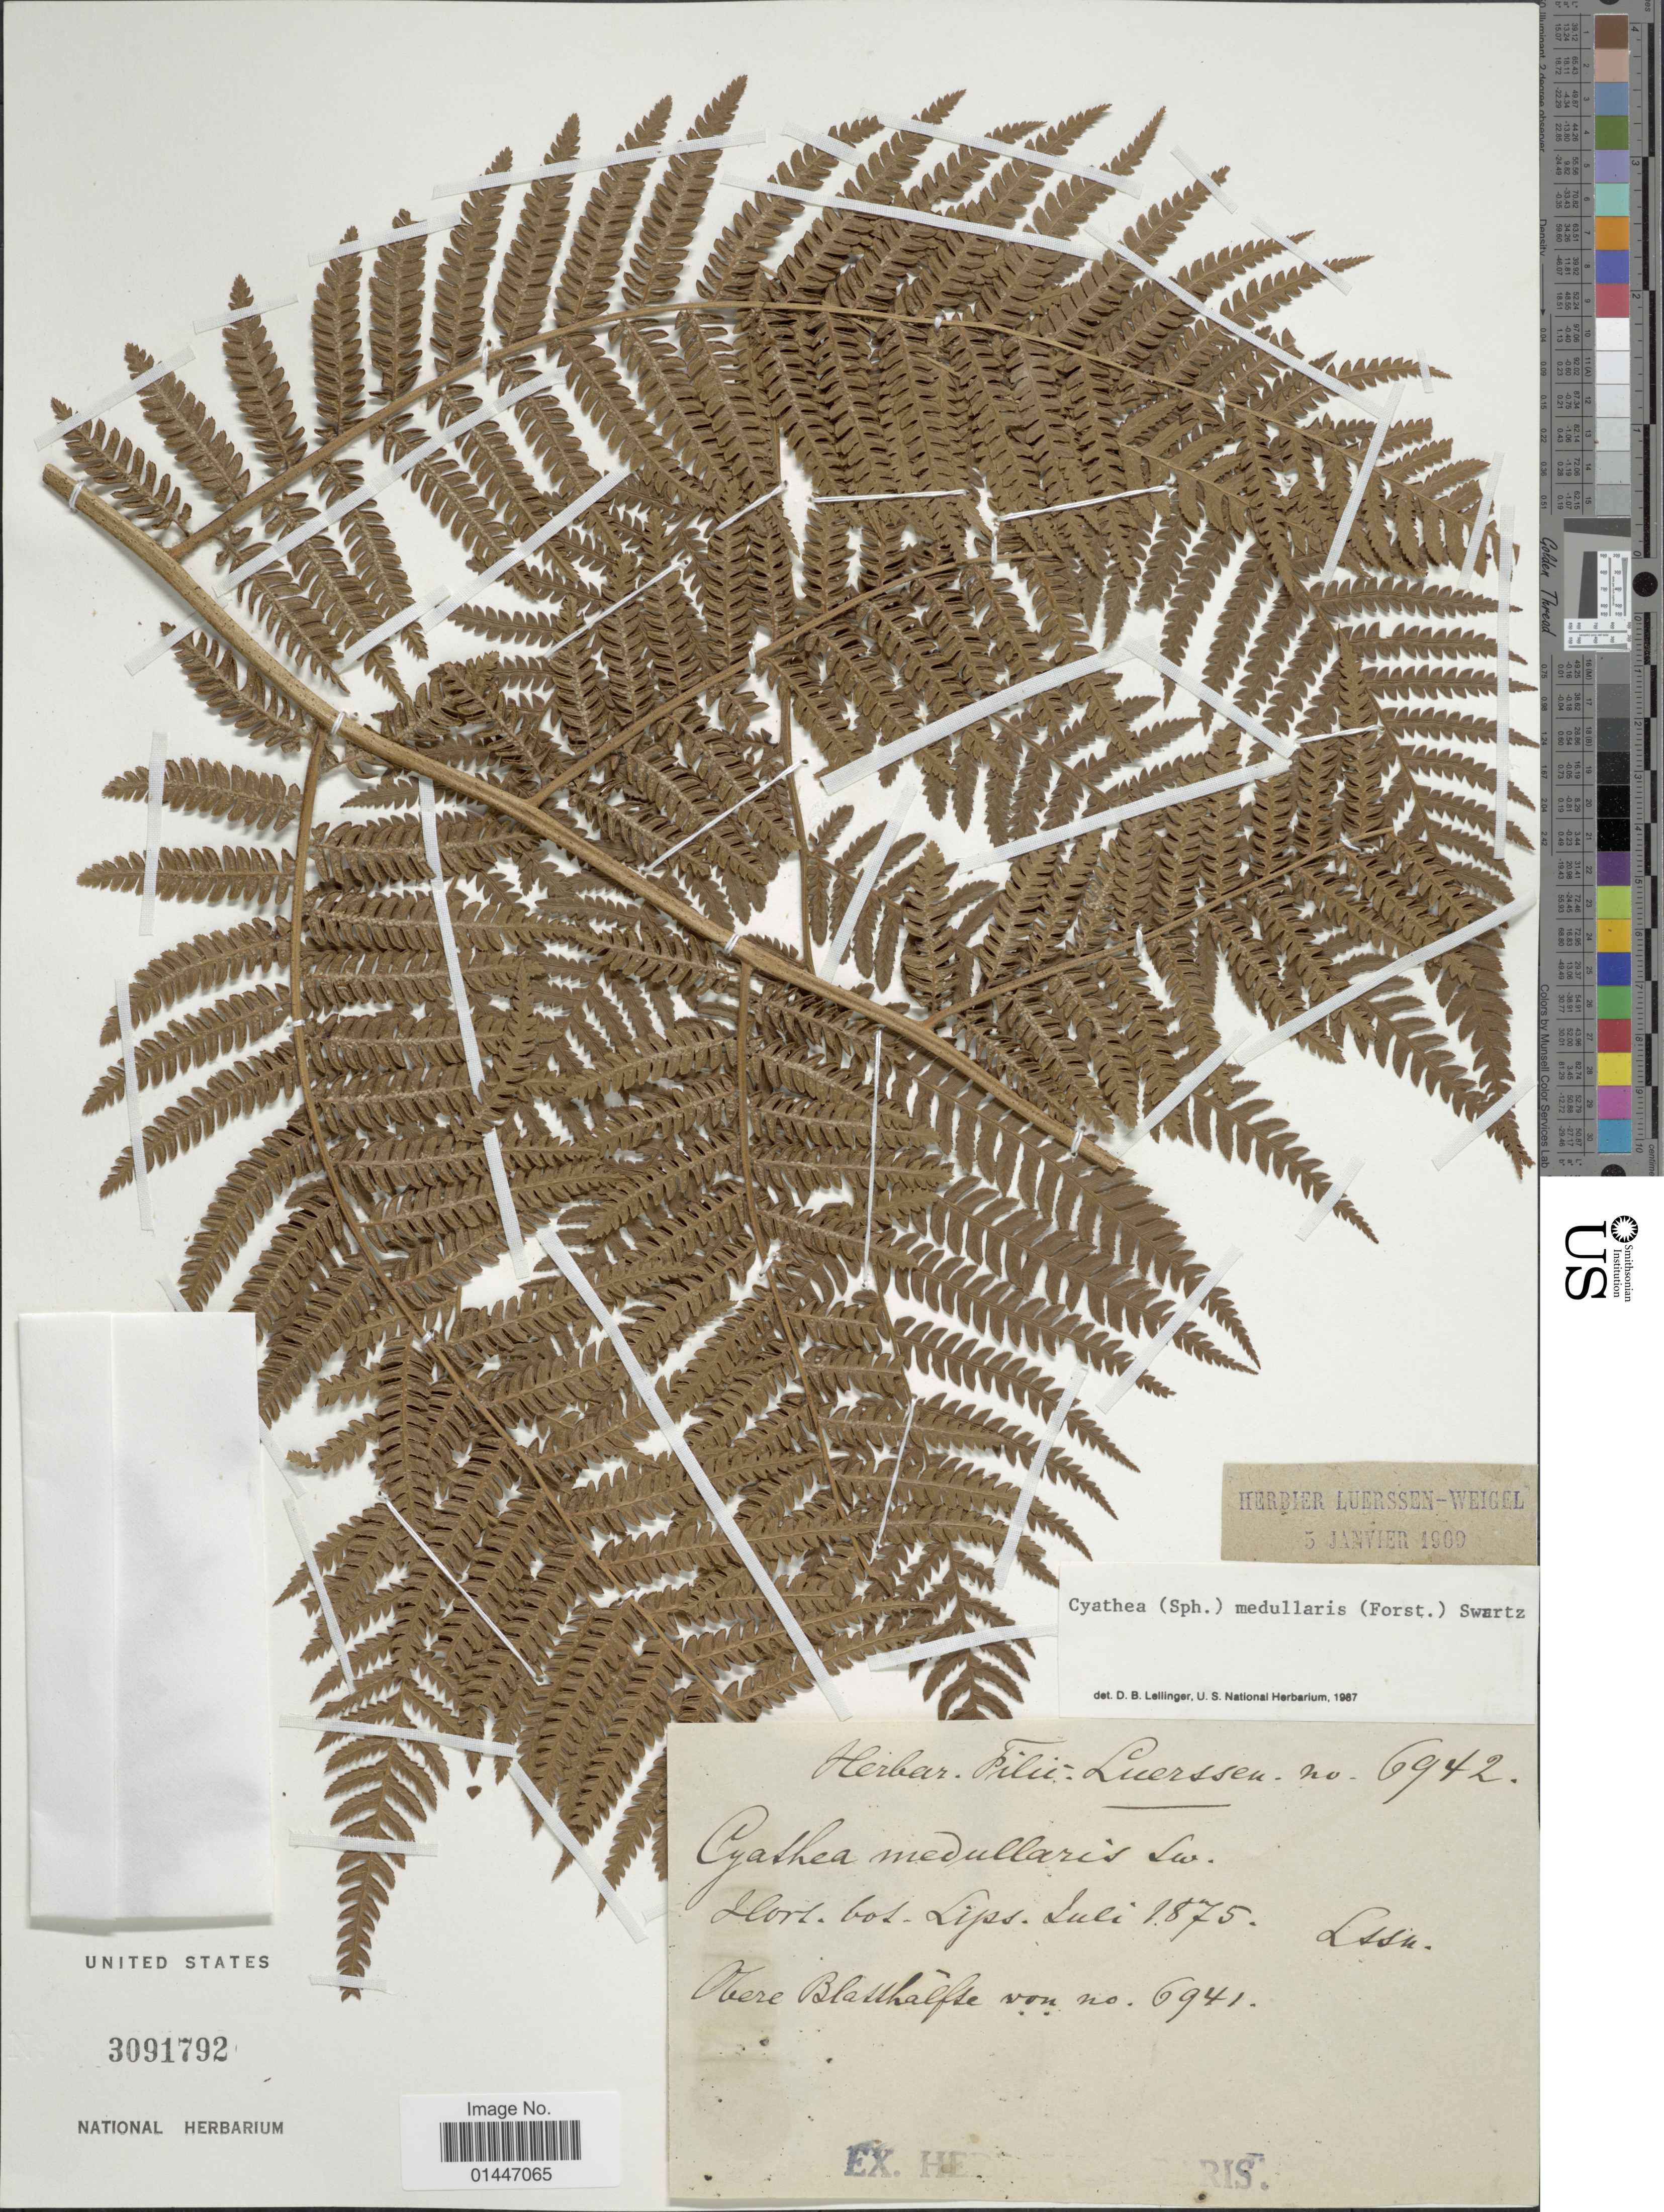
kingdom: Plantae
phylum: Tracheophyta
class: Polypodiopsida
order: Cyatheales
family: Cyatheaceae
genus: Sphaeropteris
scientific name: Sphaeropteris medullaris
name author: (G. Forst.) Bernh.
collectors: ex herb. Filic Leursen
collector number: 6941/ 6942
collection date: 1875-07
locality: Hort. bot. Lips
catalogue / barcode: US 3091792